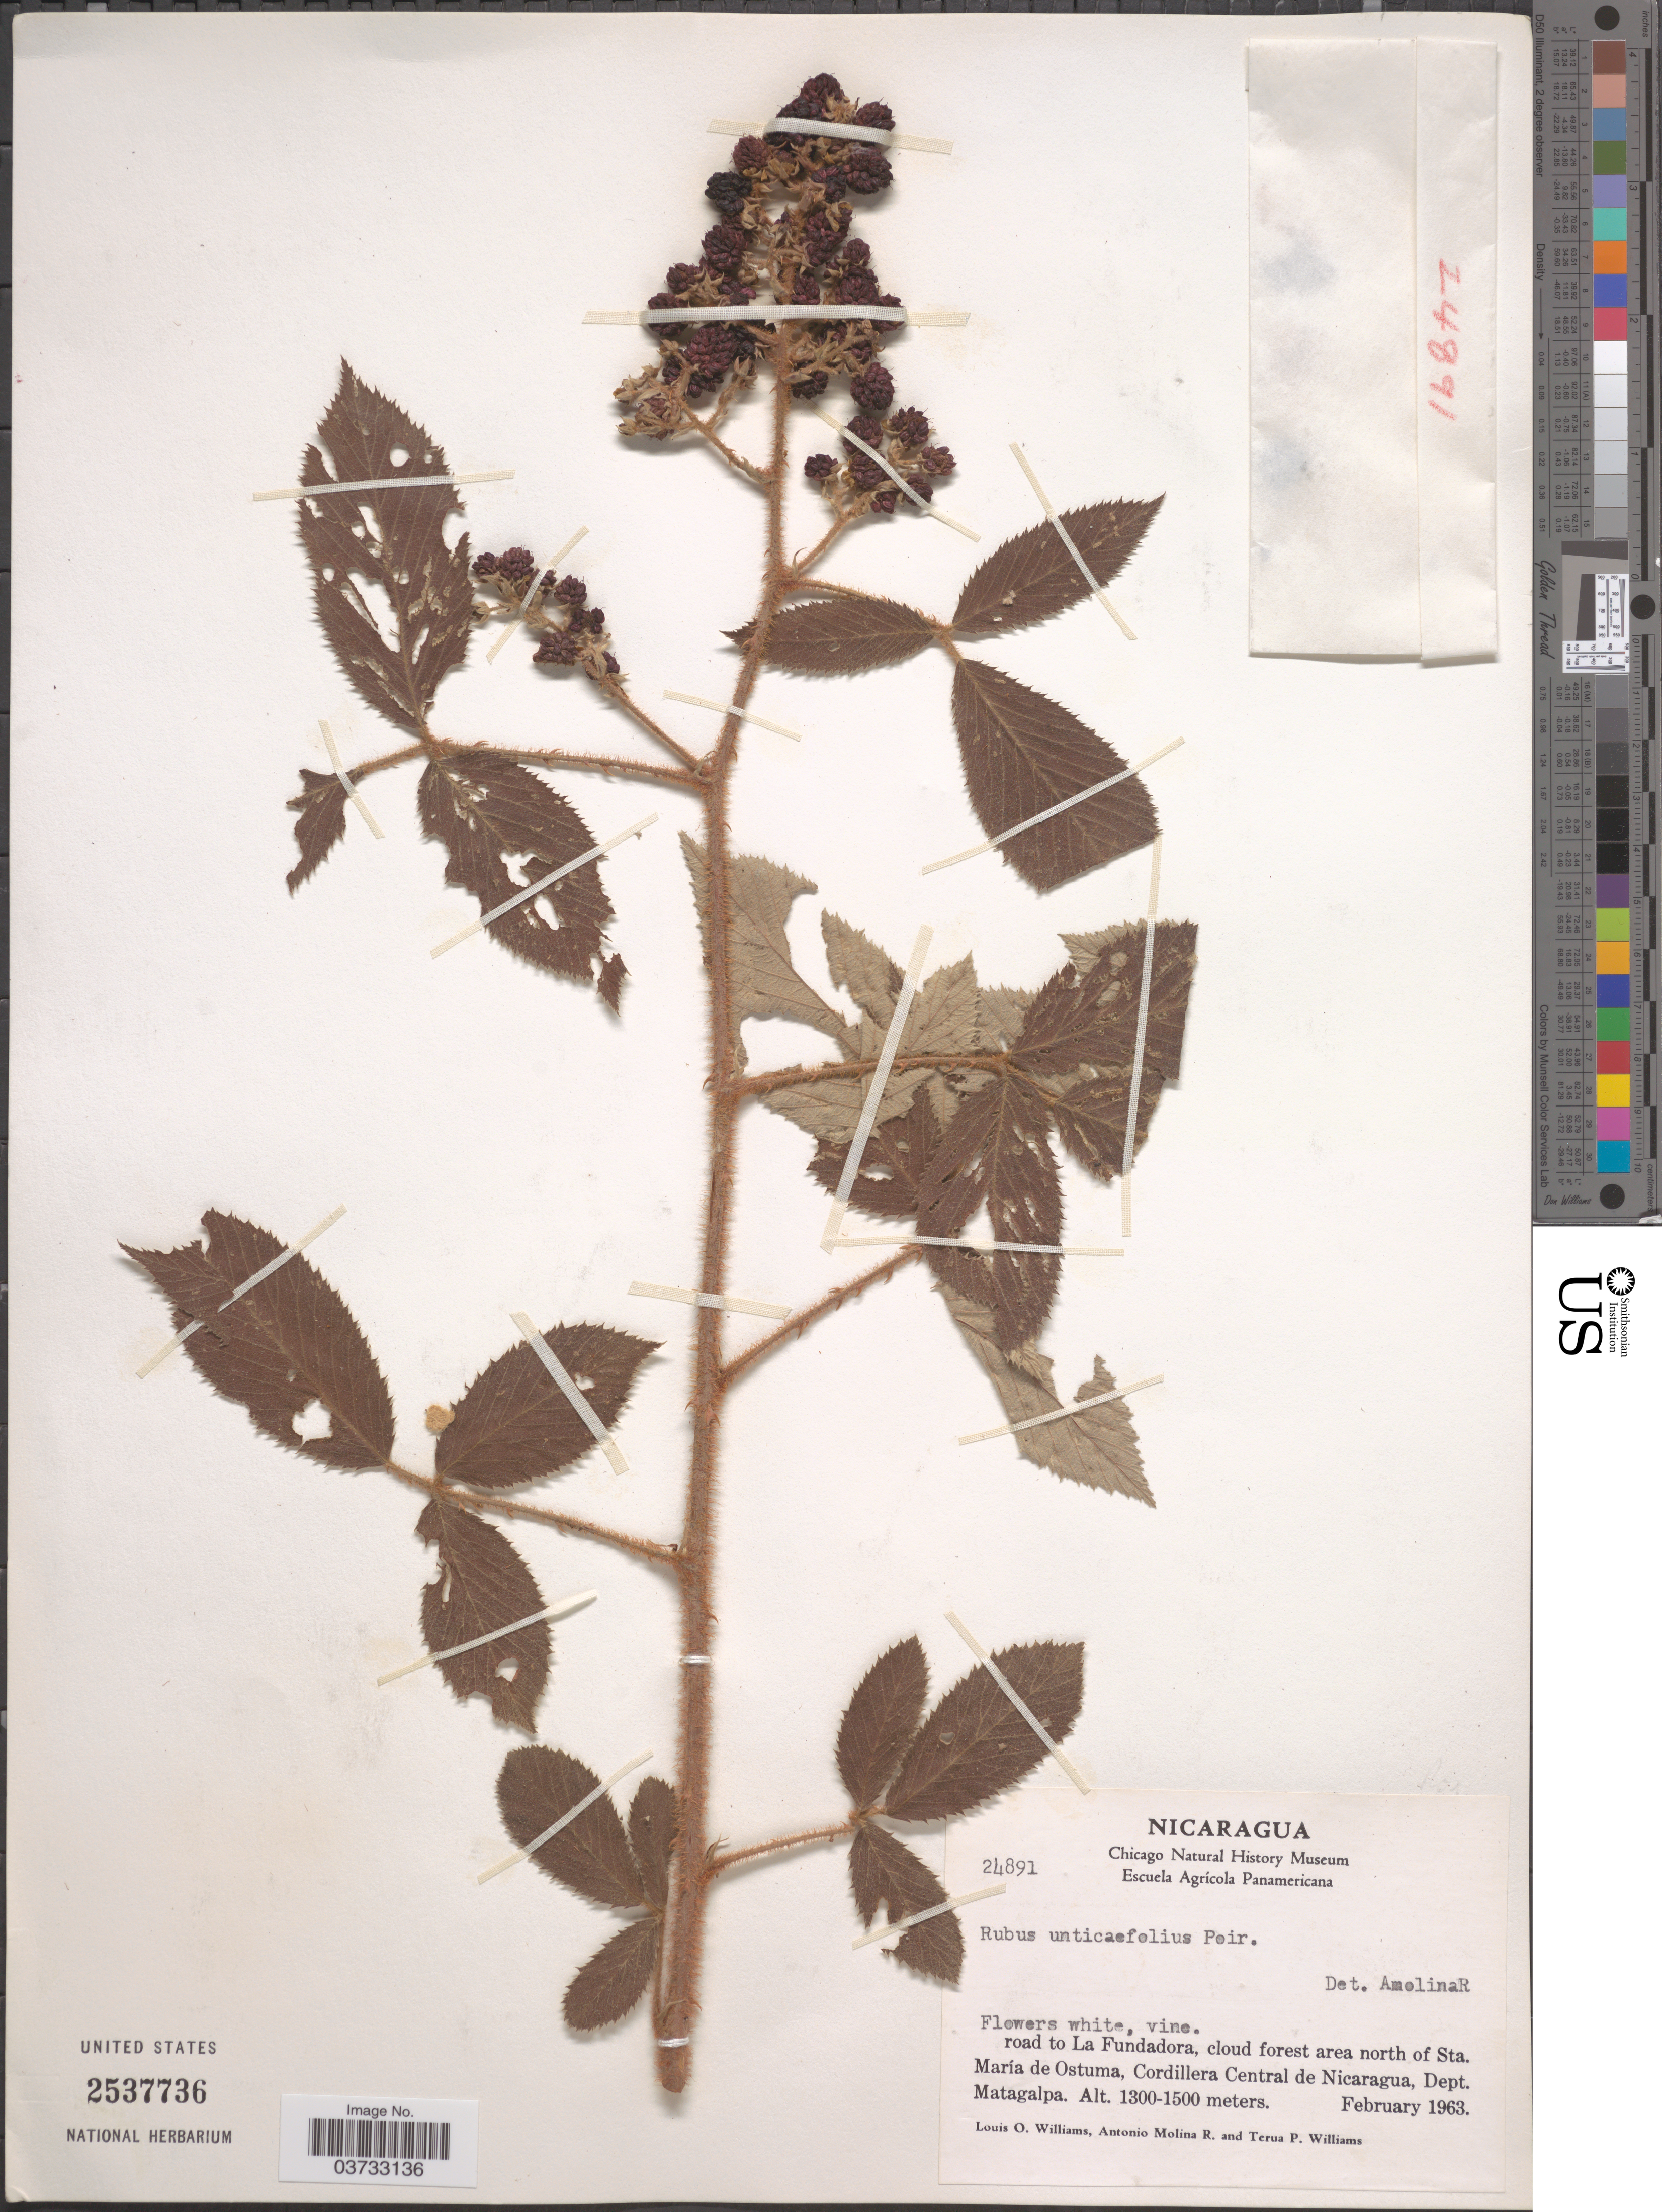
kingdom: Plantae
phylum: Tracheophyta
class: Magnoliopsida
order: Rosales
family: Rosaceae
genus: Rubus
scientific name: Rubus urticifolius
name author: Poir.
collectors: L. O. Williams, A. Molina R. & T. Williams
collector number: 24891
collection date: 1963-02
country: Nicaragua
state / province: Matagalpa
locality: Road to La Fundadora, cloud forest area north of Sta. María de Ostuma, Cordillera Central de Nicaragua, Dept. Matagalpa.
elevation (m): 1300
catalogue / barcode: US 2537736